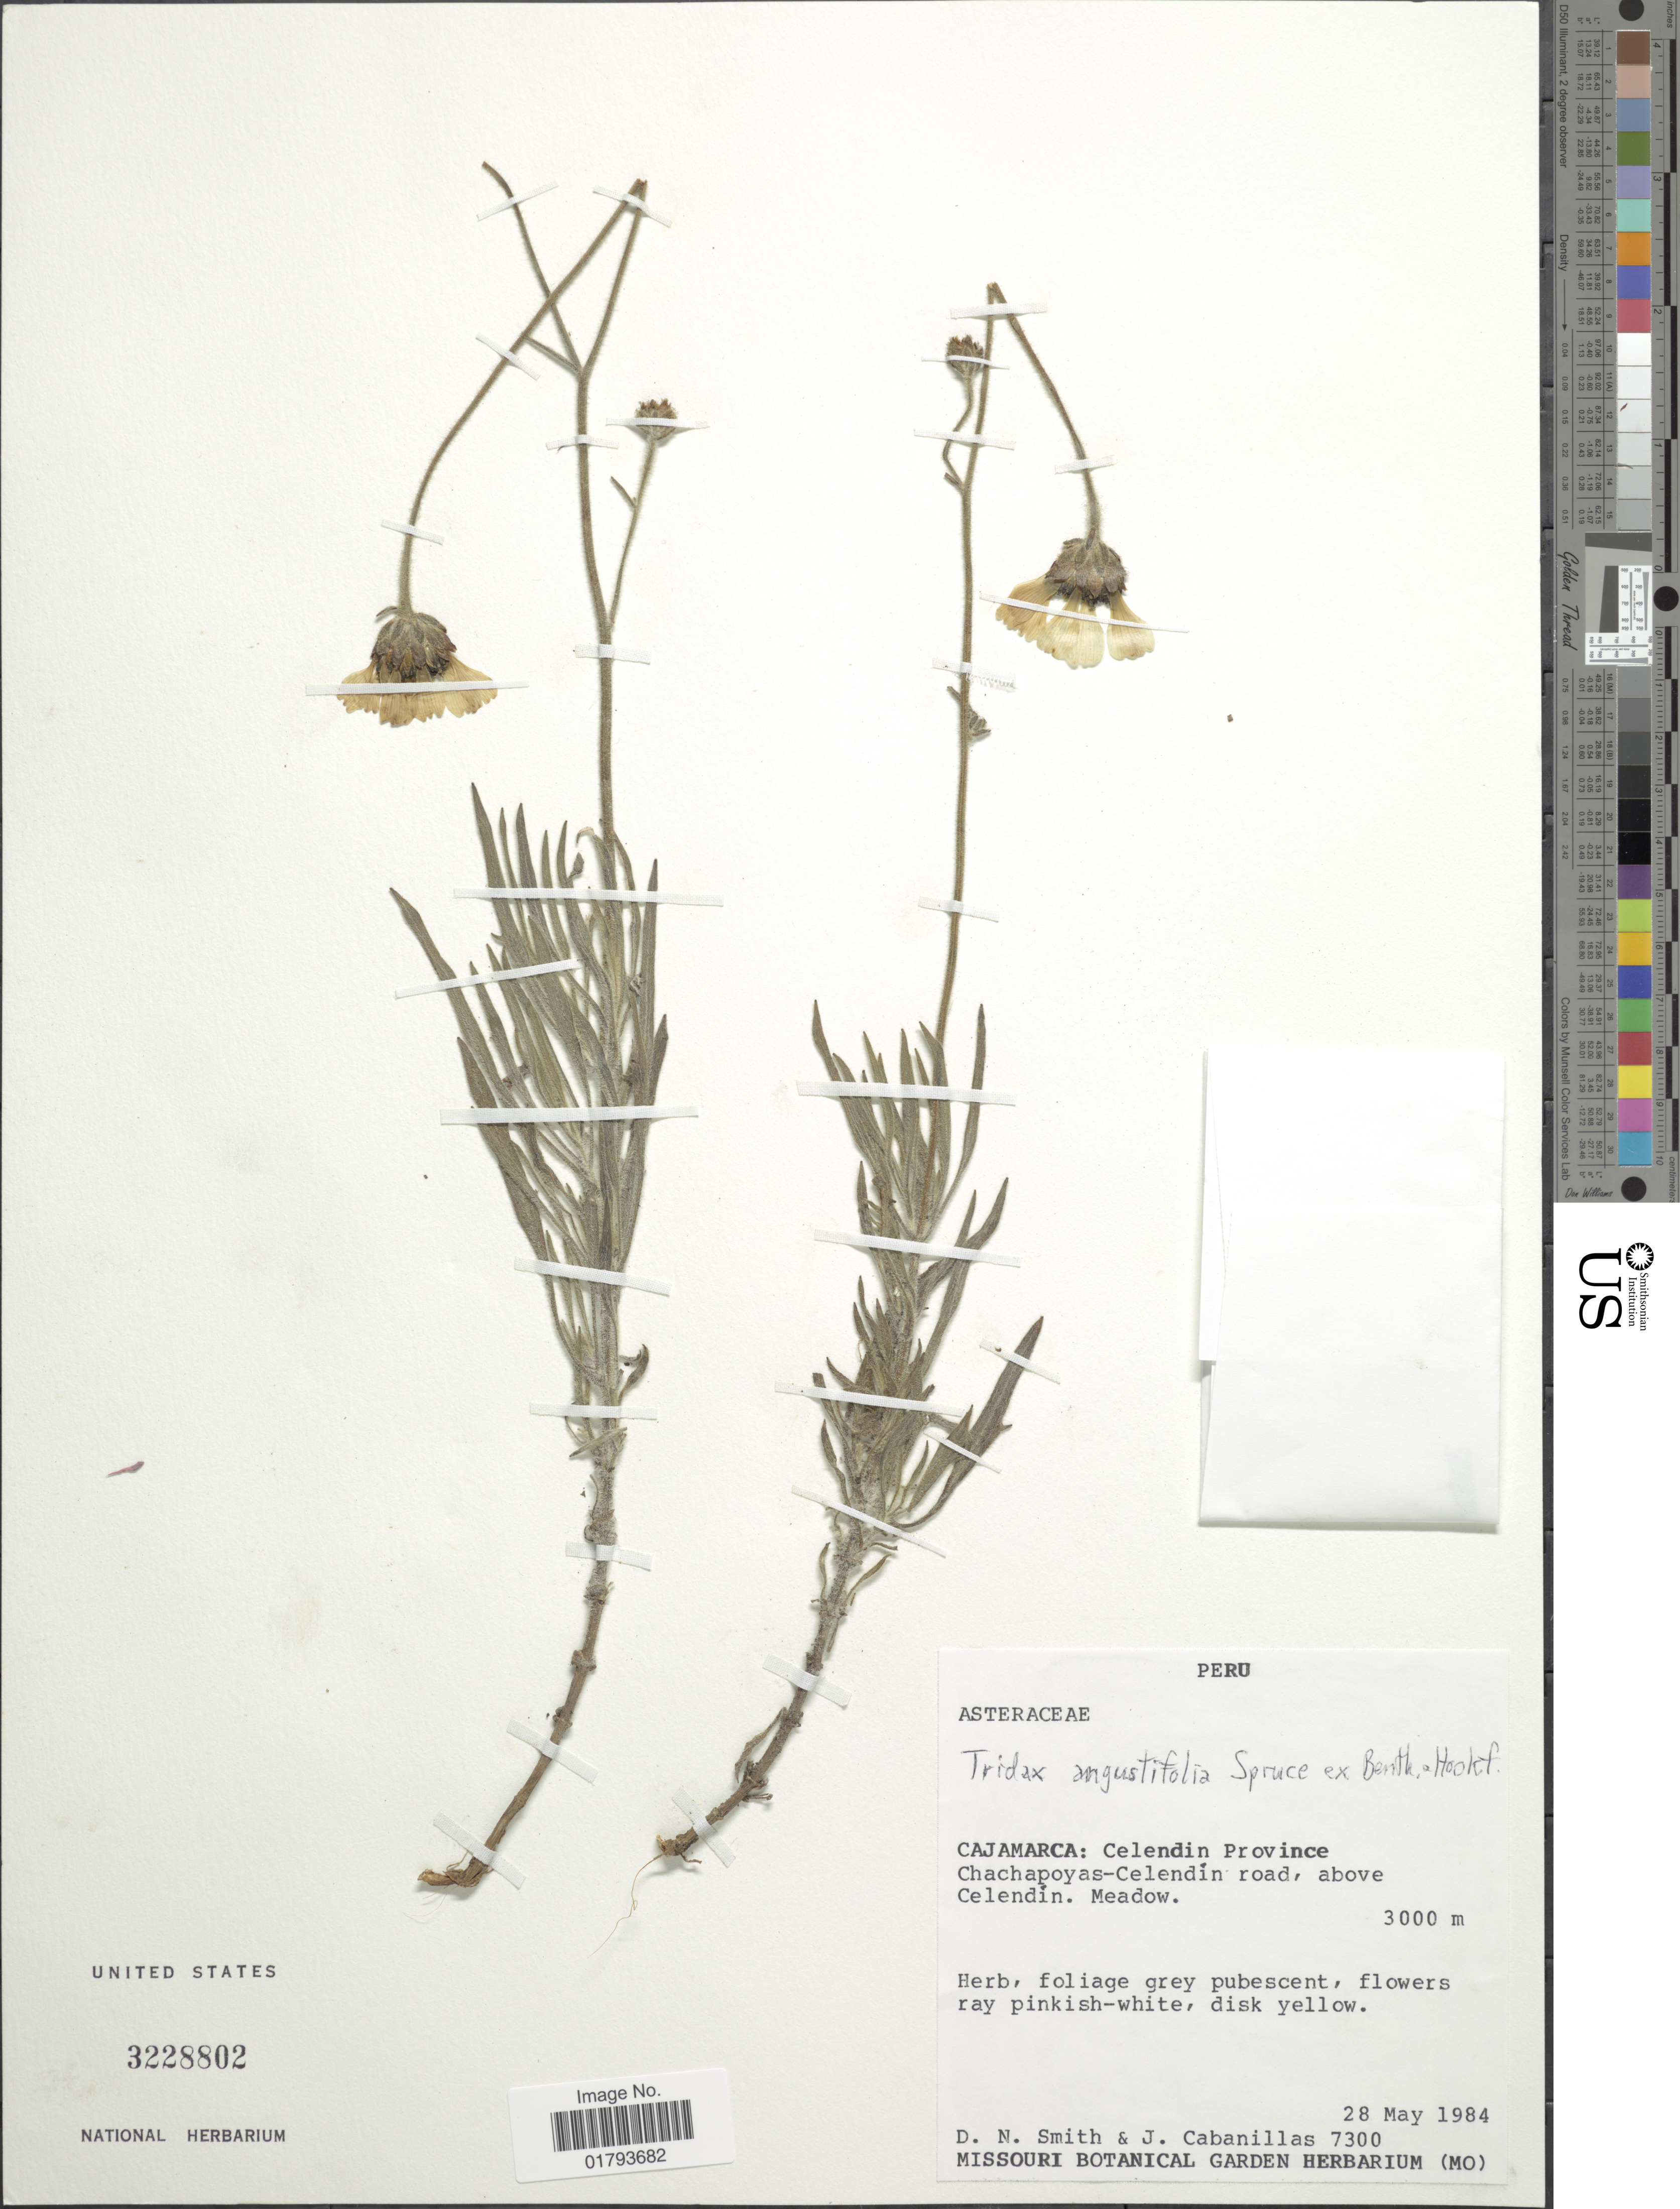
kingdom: Plantae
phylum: Tracheophyta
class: Magnoliopsida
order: Asterales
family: Asteraceae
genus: Tridax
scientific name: Tridax angustifolia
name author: Spruce ex Benth. & Hook. f.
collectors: D. Smith & J. Cabanillas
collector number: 7300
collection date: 1984-05-28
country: Peru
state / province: Cajamarca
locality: Celendin Province, Chachapoyas-Celendín road, above Celendín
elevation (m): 3000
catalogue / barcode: US 3228802